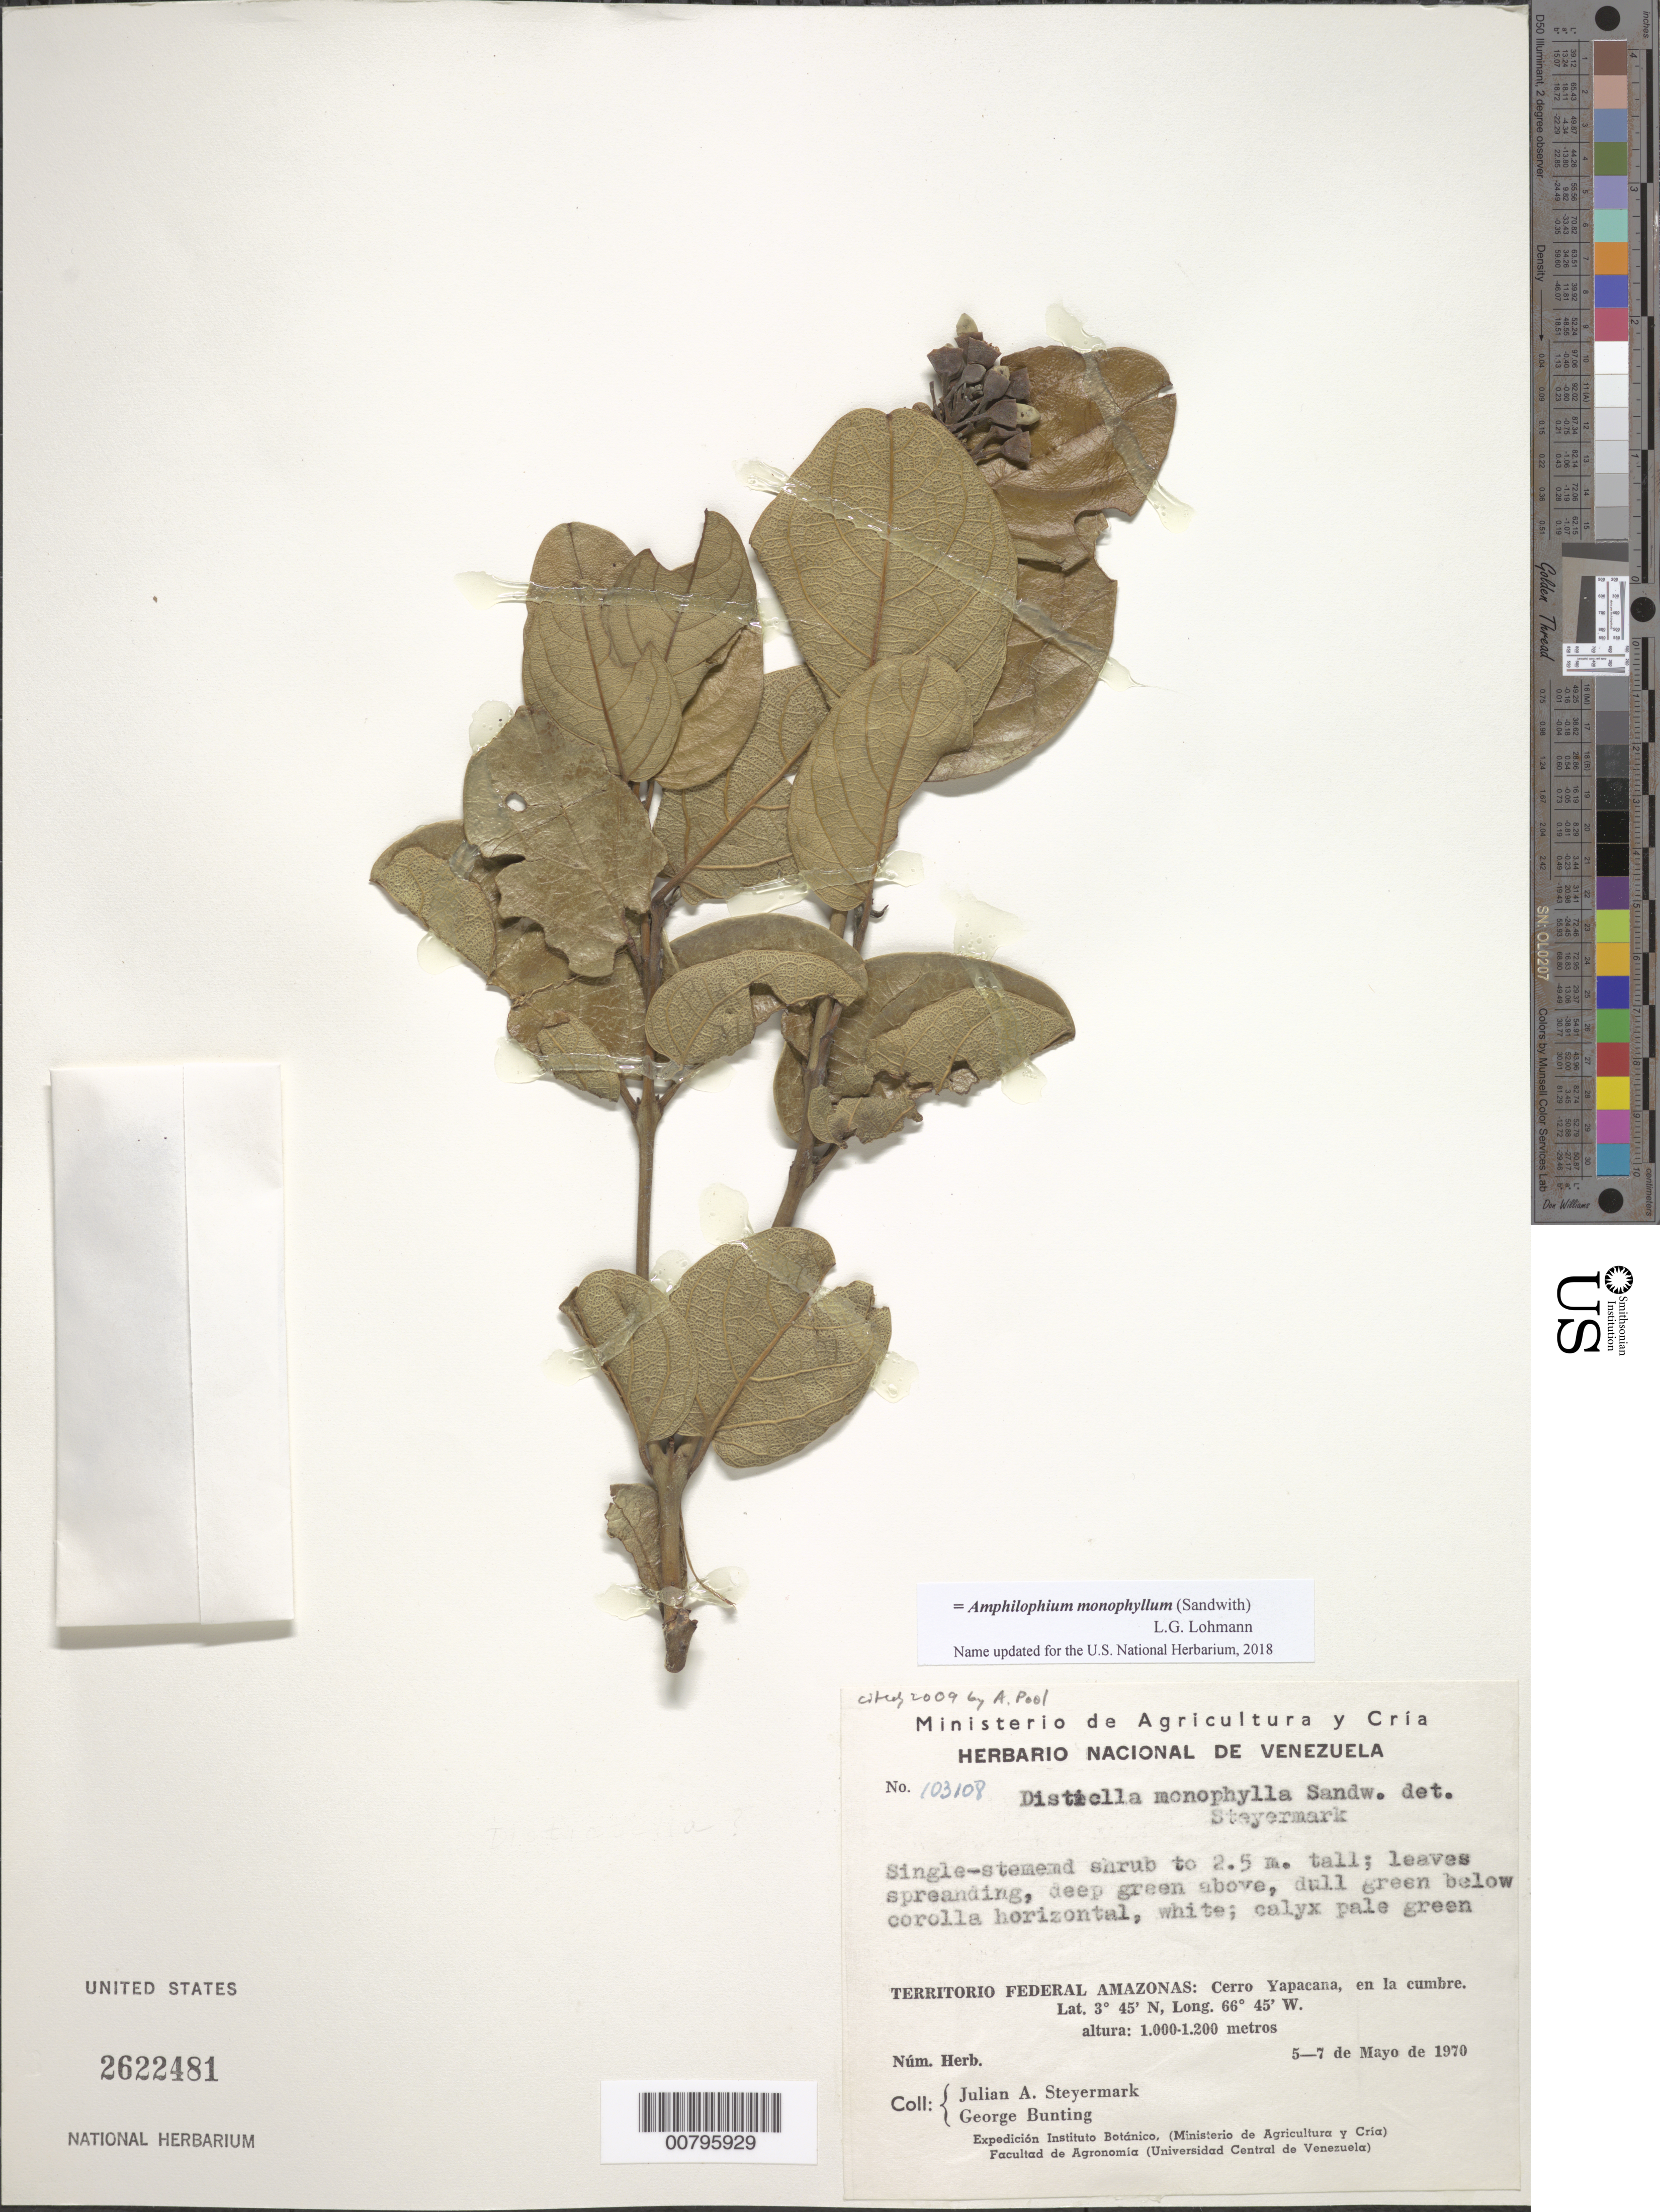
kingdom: Plantae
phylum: Tracheophyta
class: Magnoliopsida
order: Lamiales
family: Bignoniaceae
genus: Amphilophium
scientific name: Amphilophium monophyllum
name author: (Sandwith) L.G. Lohmann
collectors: J. Steyermark & G. S. Bunting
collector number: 103108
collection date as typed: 5-May-70 to 7-May-70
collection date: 1970-05-05/1970-05-07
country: Venezuela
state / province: Amazonas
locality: Cerro Yapacána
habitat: La cumbre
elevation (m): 1000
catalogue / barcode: US 2622481